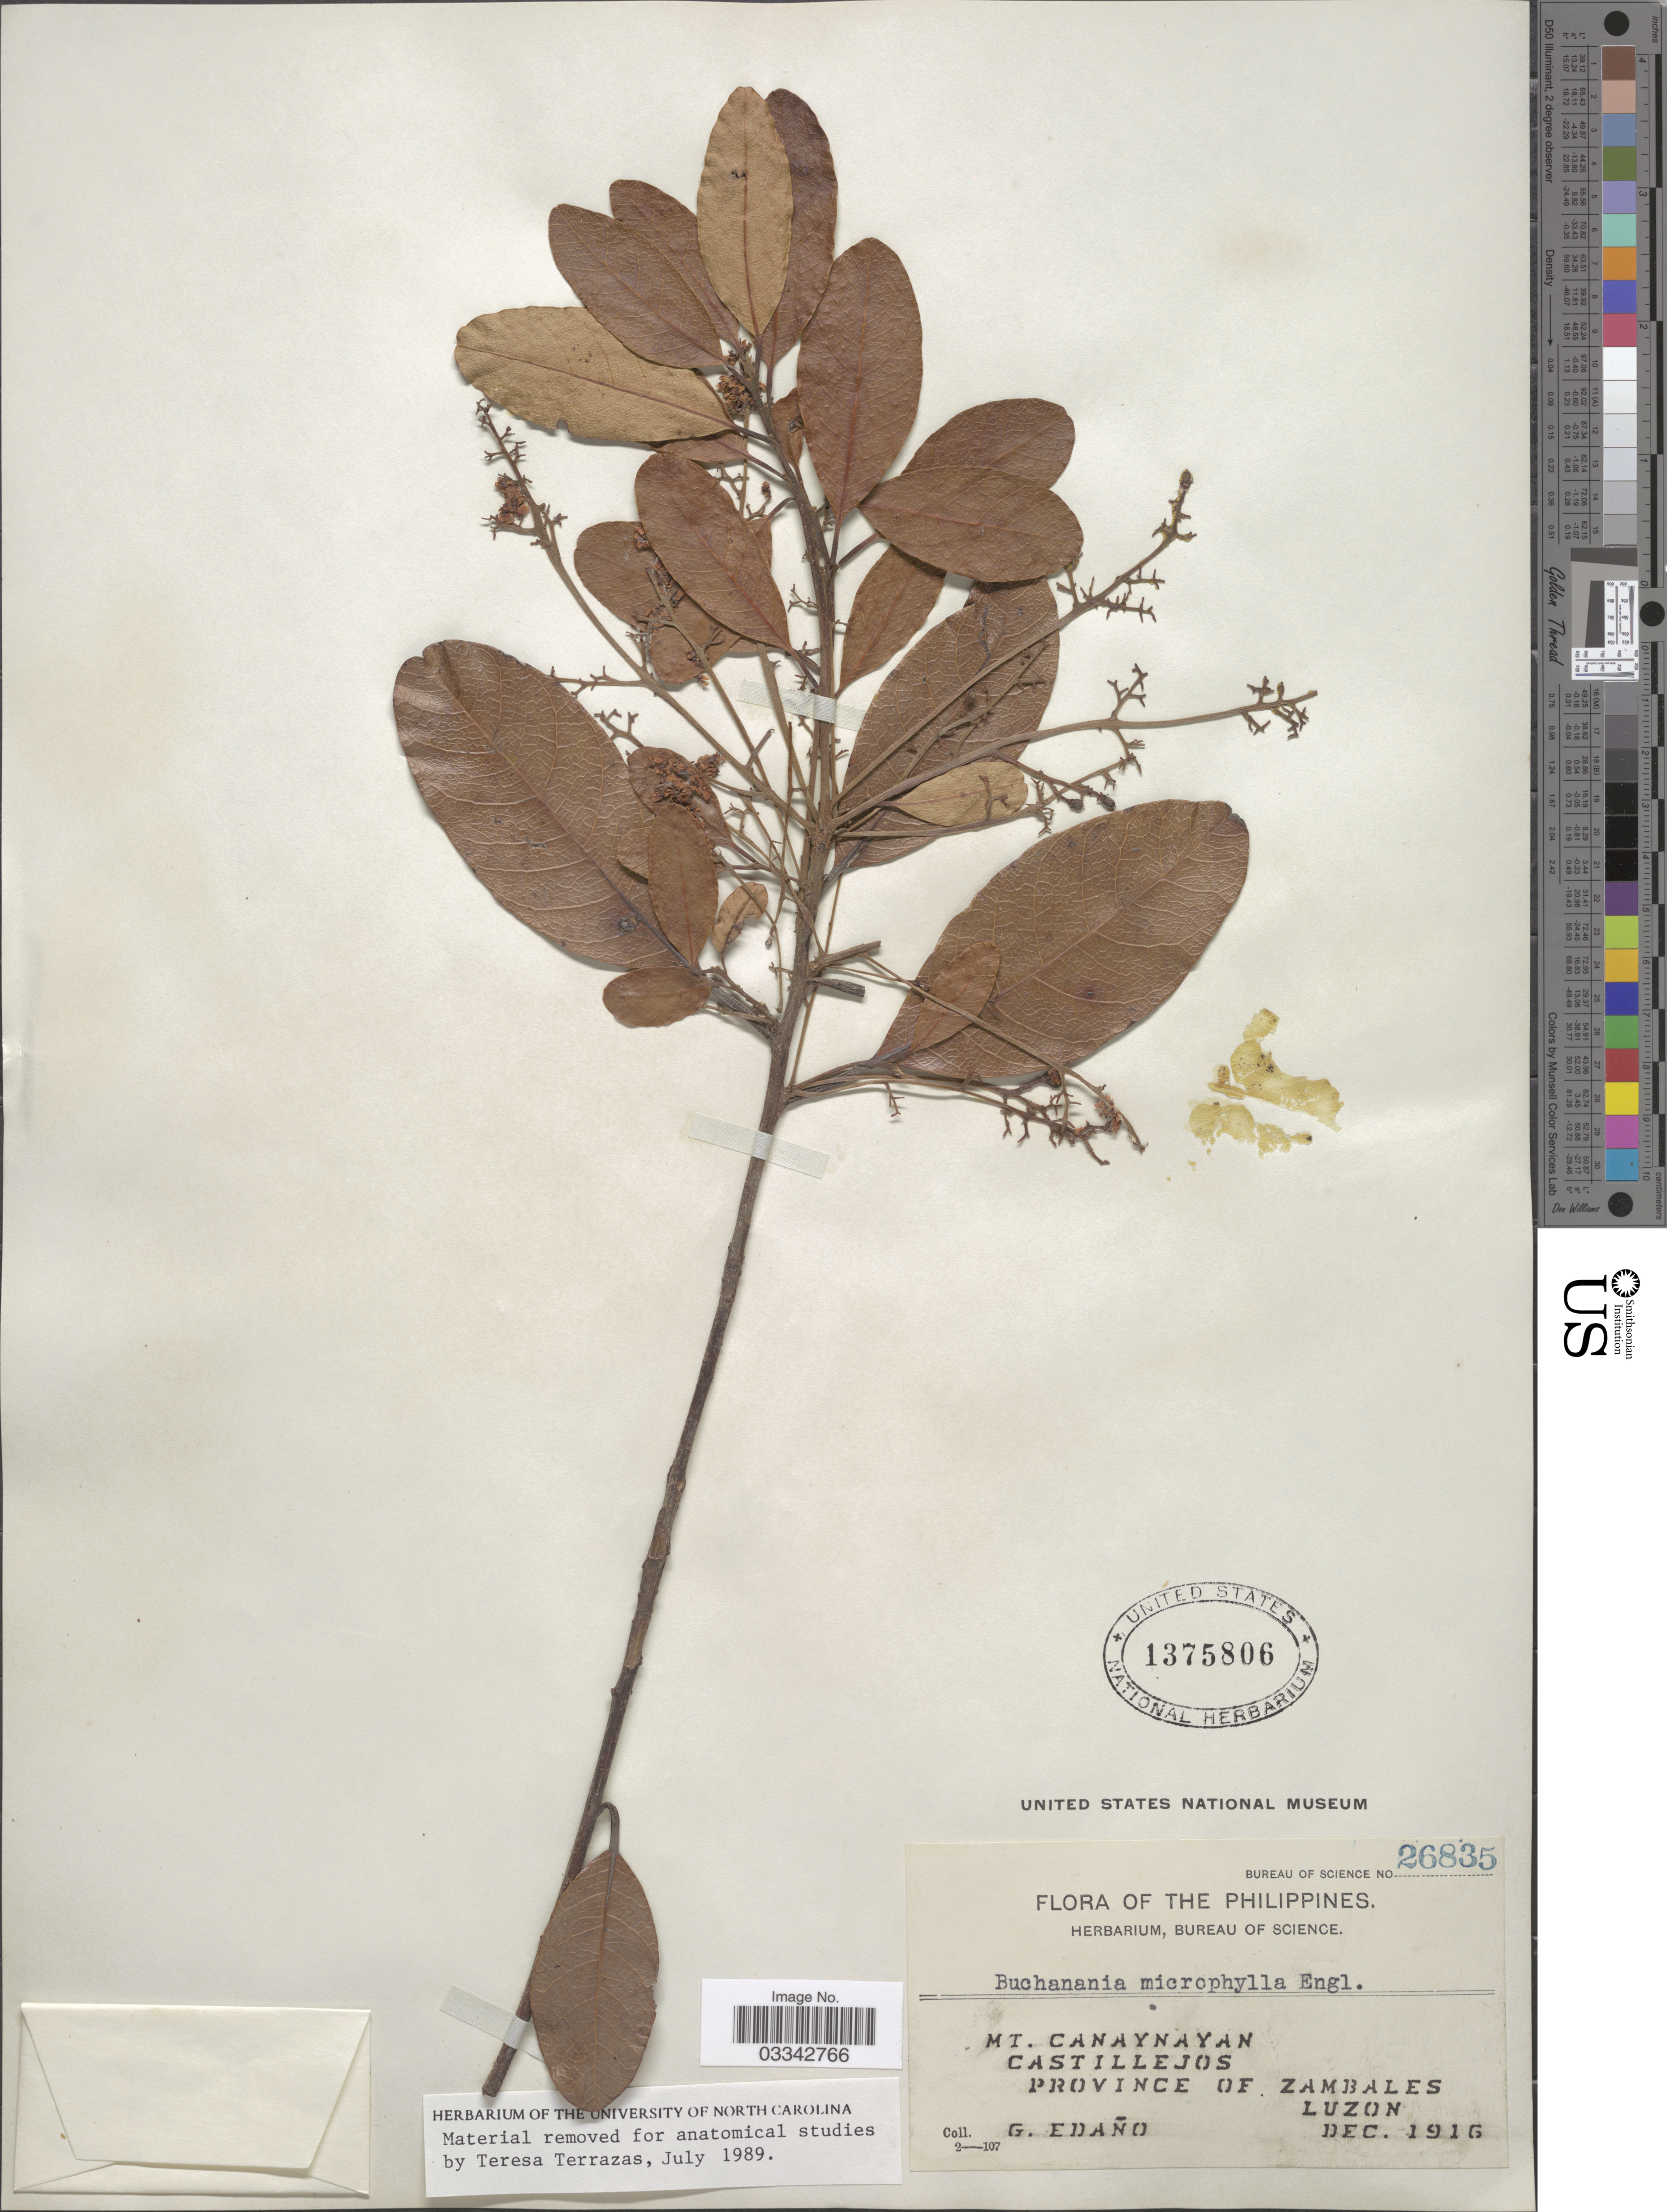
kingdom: Plantae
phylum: Tracheophyta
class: Magnoliopsida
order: Sapindales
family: Anacardiaceae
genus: Buchanania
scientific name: Buchanania microphylla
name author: Engl.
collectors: G. Edaño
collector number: Bureau of Science 26835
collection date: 1916-12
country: Philippines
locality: Mt. Canaynayan. Castillejos, province of Zambales, Luzon.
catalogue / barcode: US 1375806